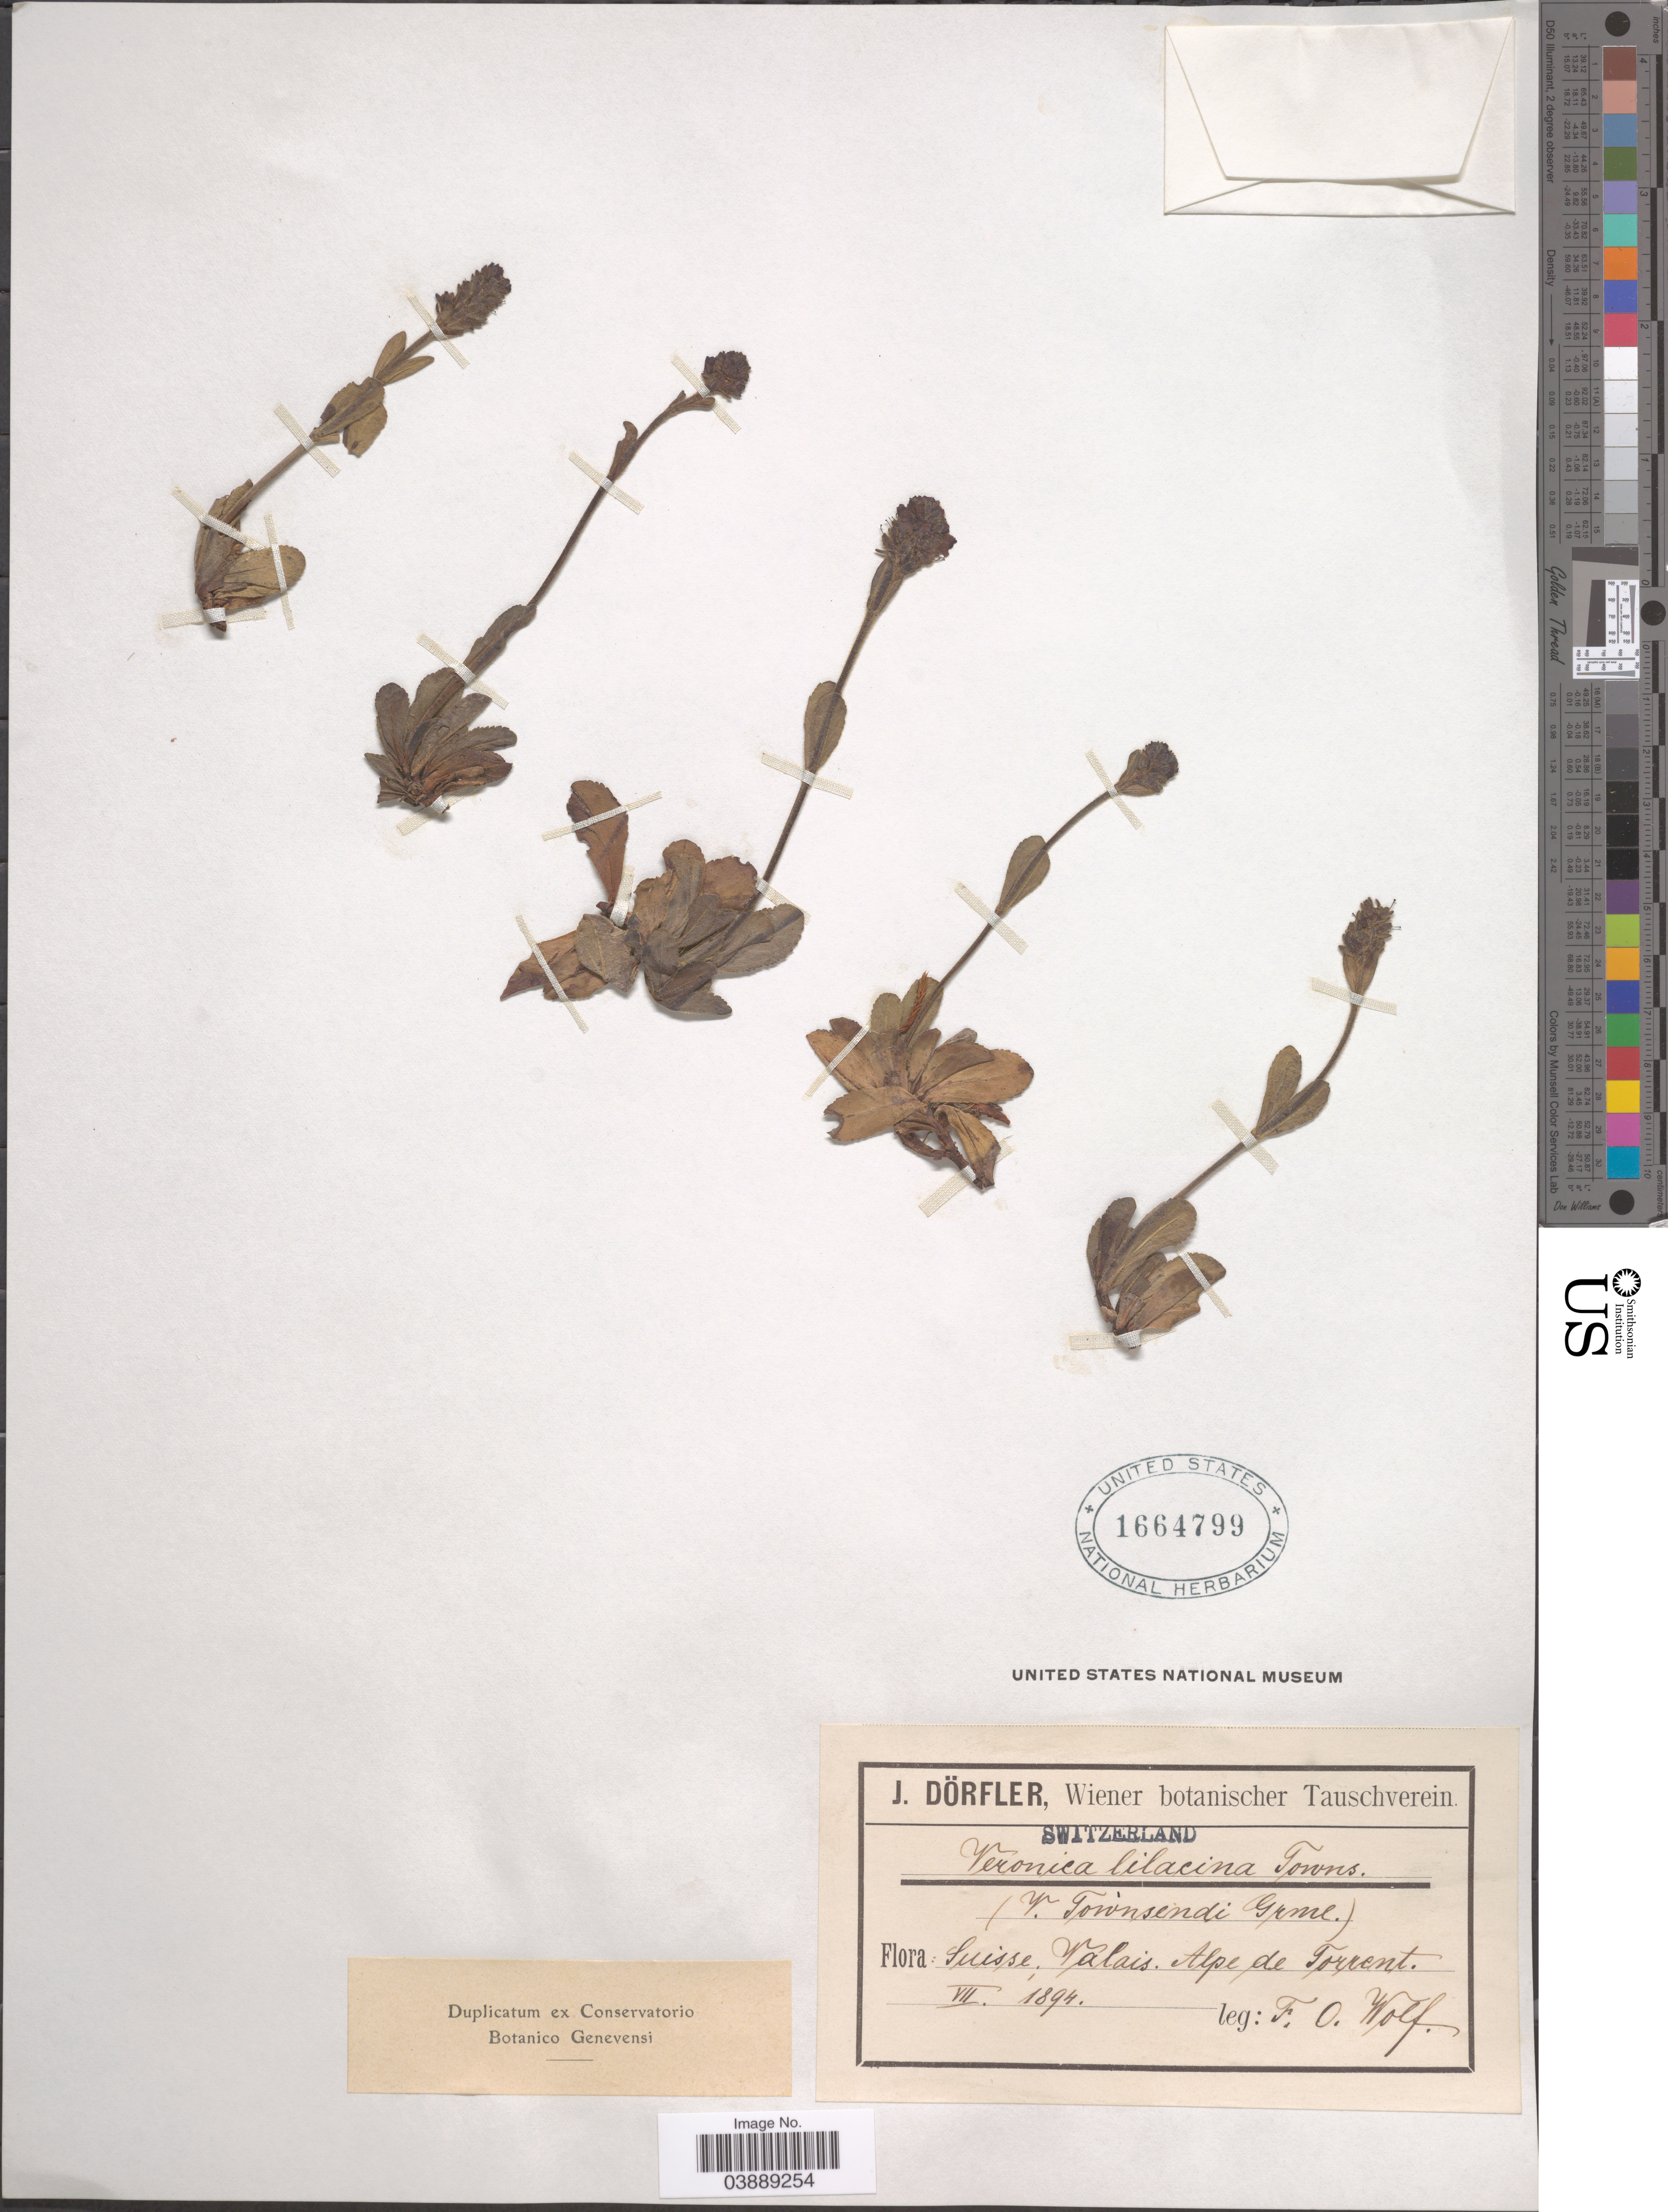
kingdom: Plantae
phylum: Tracheophyta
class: Magnoliopsida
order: Lamiales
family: Plantaginaceae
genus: Veronica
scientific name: Veronica lilacina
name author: J.F. Towns.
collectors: F. Wolf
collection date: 1894-07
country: Switzerland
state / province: Valais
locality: Wiener botanischer Tauschverein [unsure placement] Alpe de Torrent.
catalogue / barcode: US 1664799